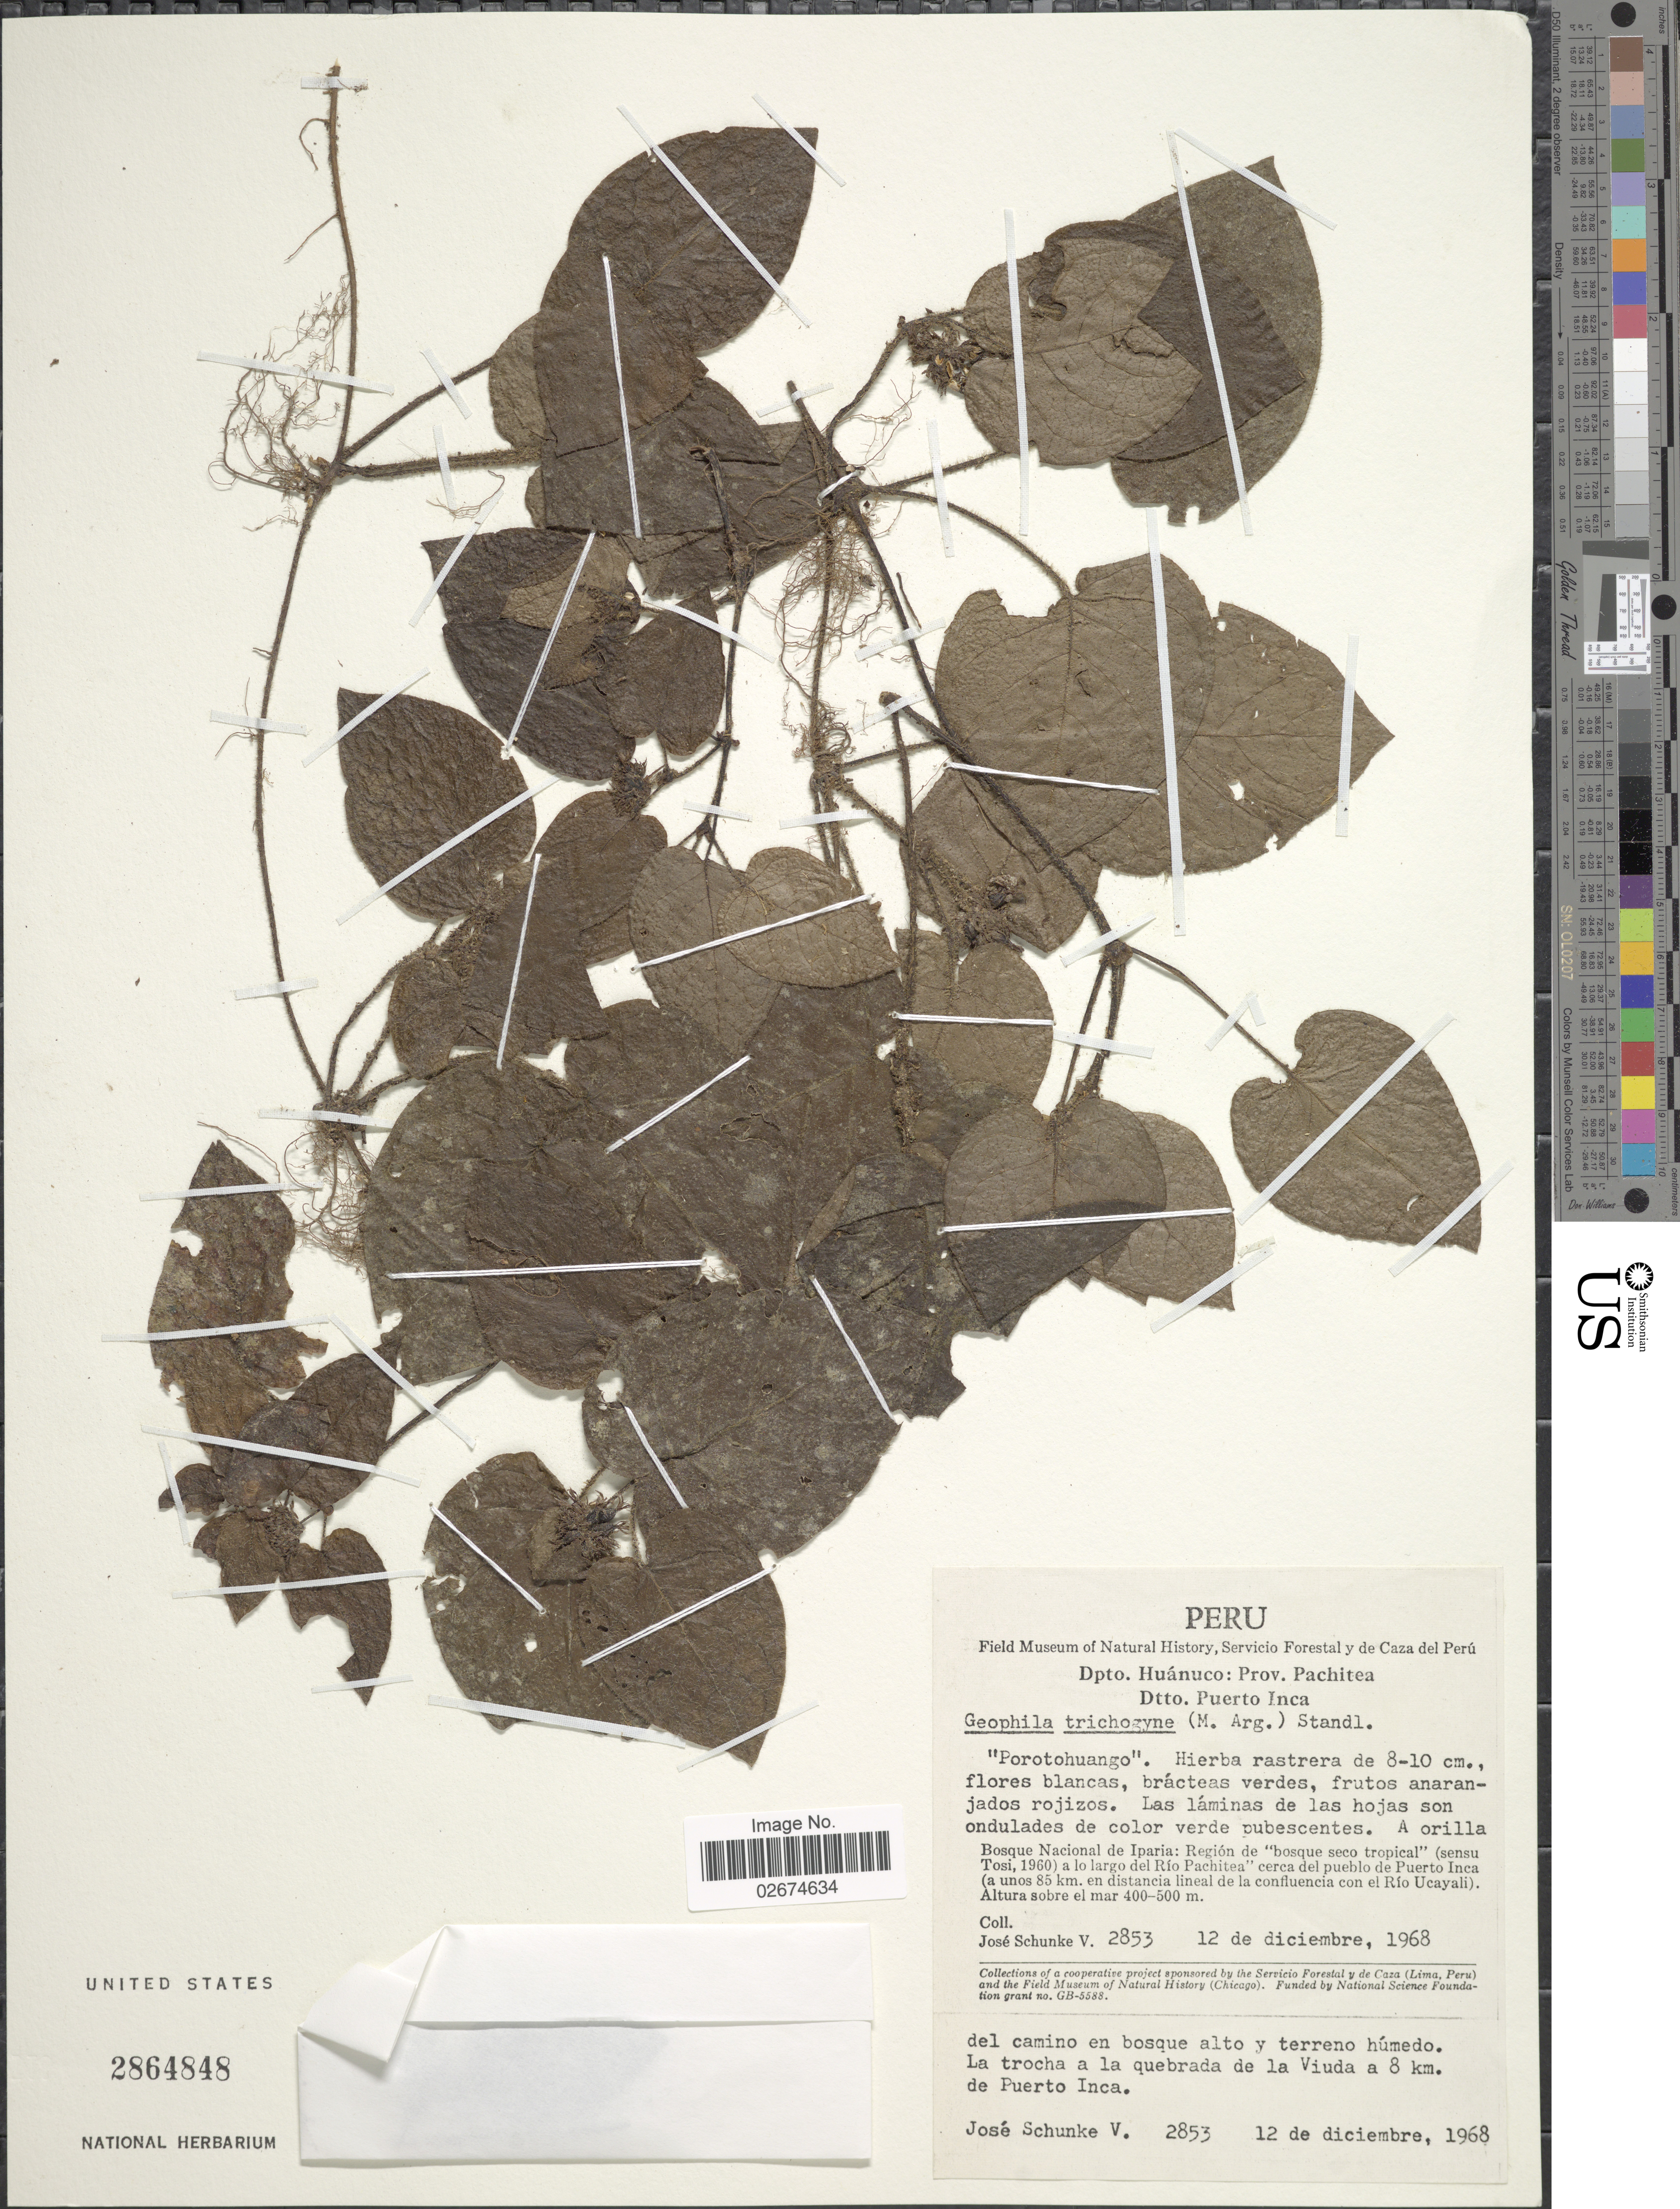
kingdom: Plantae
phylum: Tracheophyta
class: Magnoliopsida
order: Gentianales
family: Rubiaceae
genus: Geophila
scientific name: Geophila cordifolia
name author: Miq.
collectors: J. Schunke Vigo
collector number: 2853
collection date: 1968-12-12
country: Peru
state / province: Huánuco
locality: Prov.: Pachitea, Dtto. Puerto Inca, Bosque Nacional de Iparia: Region de bosque seco tropical a lo largo del Rio Pachitea, cerca del pueblo de Puerto Inca (a unos 85 km. en distancia lineal de la confluencia con el Rio Ucayali) La trocha a la quebrada de la Viuda a 8 km de Puerto Inca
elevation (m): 400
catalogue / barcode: US 2864848